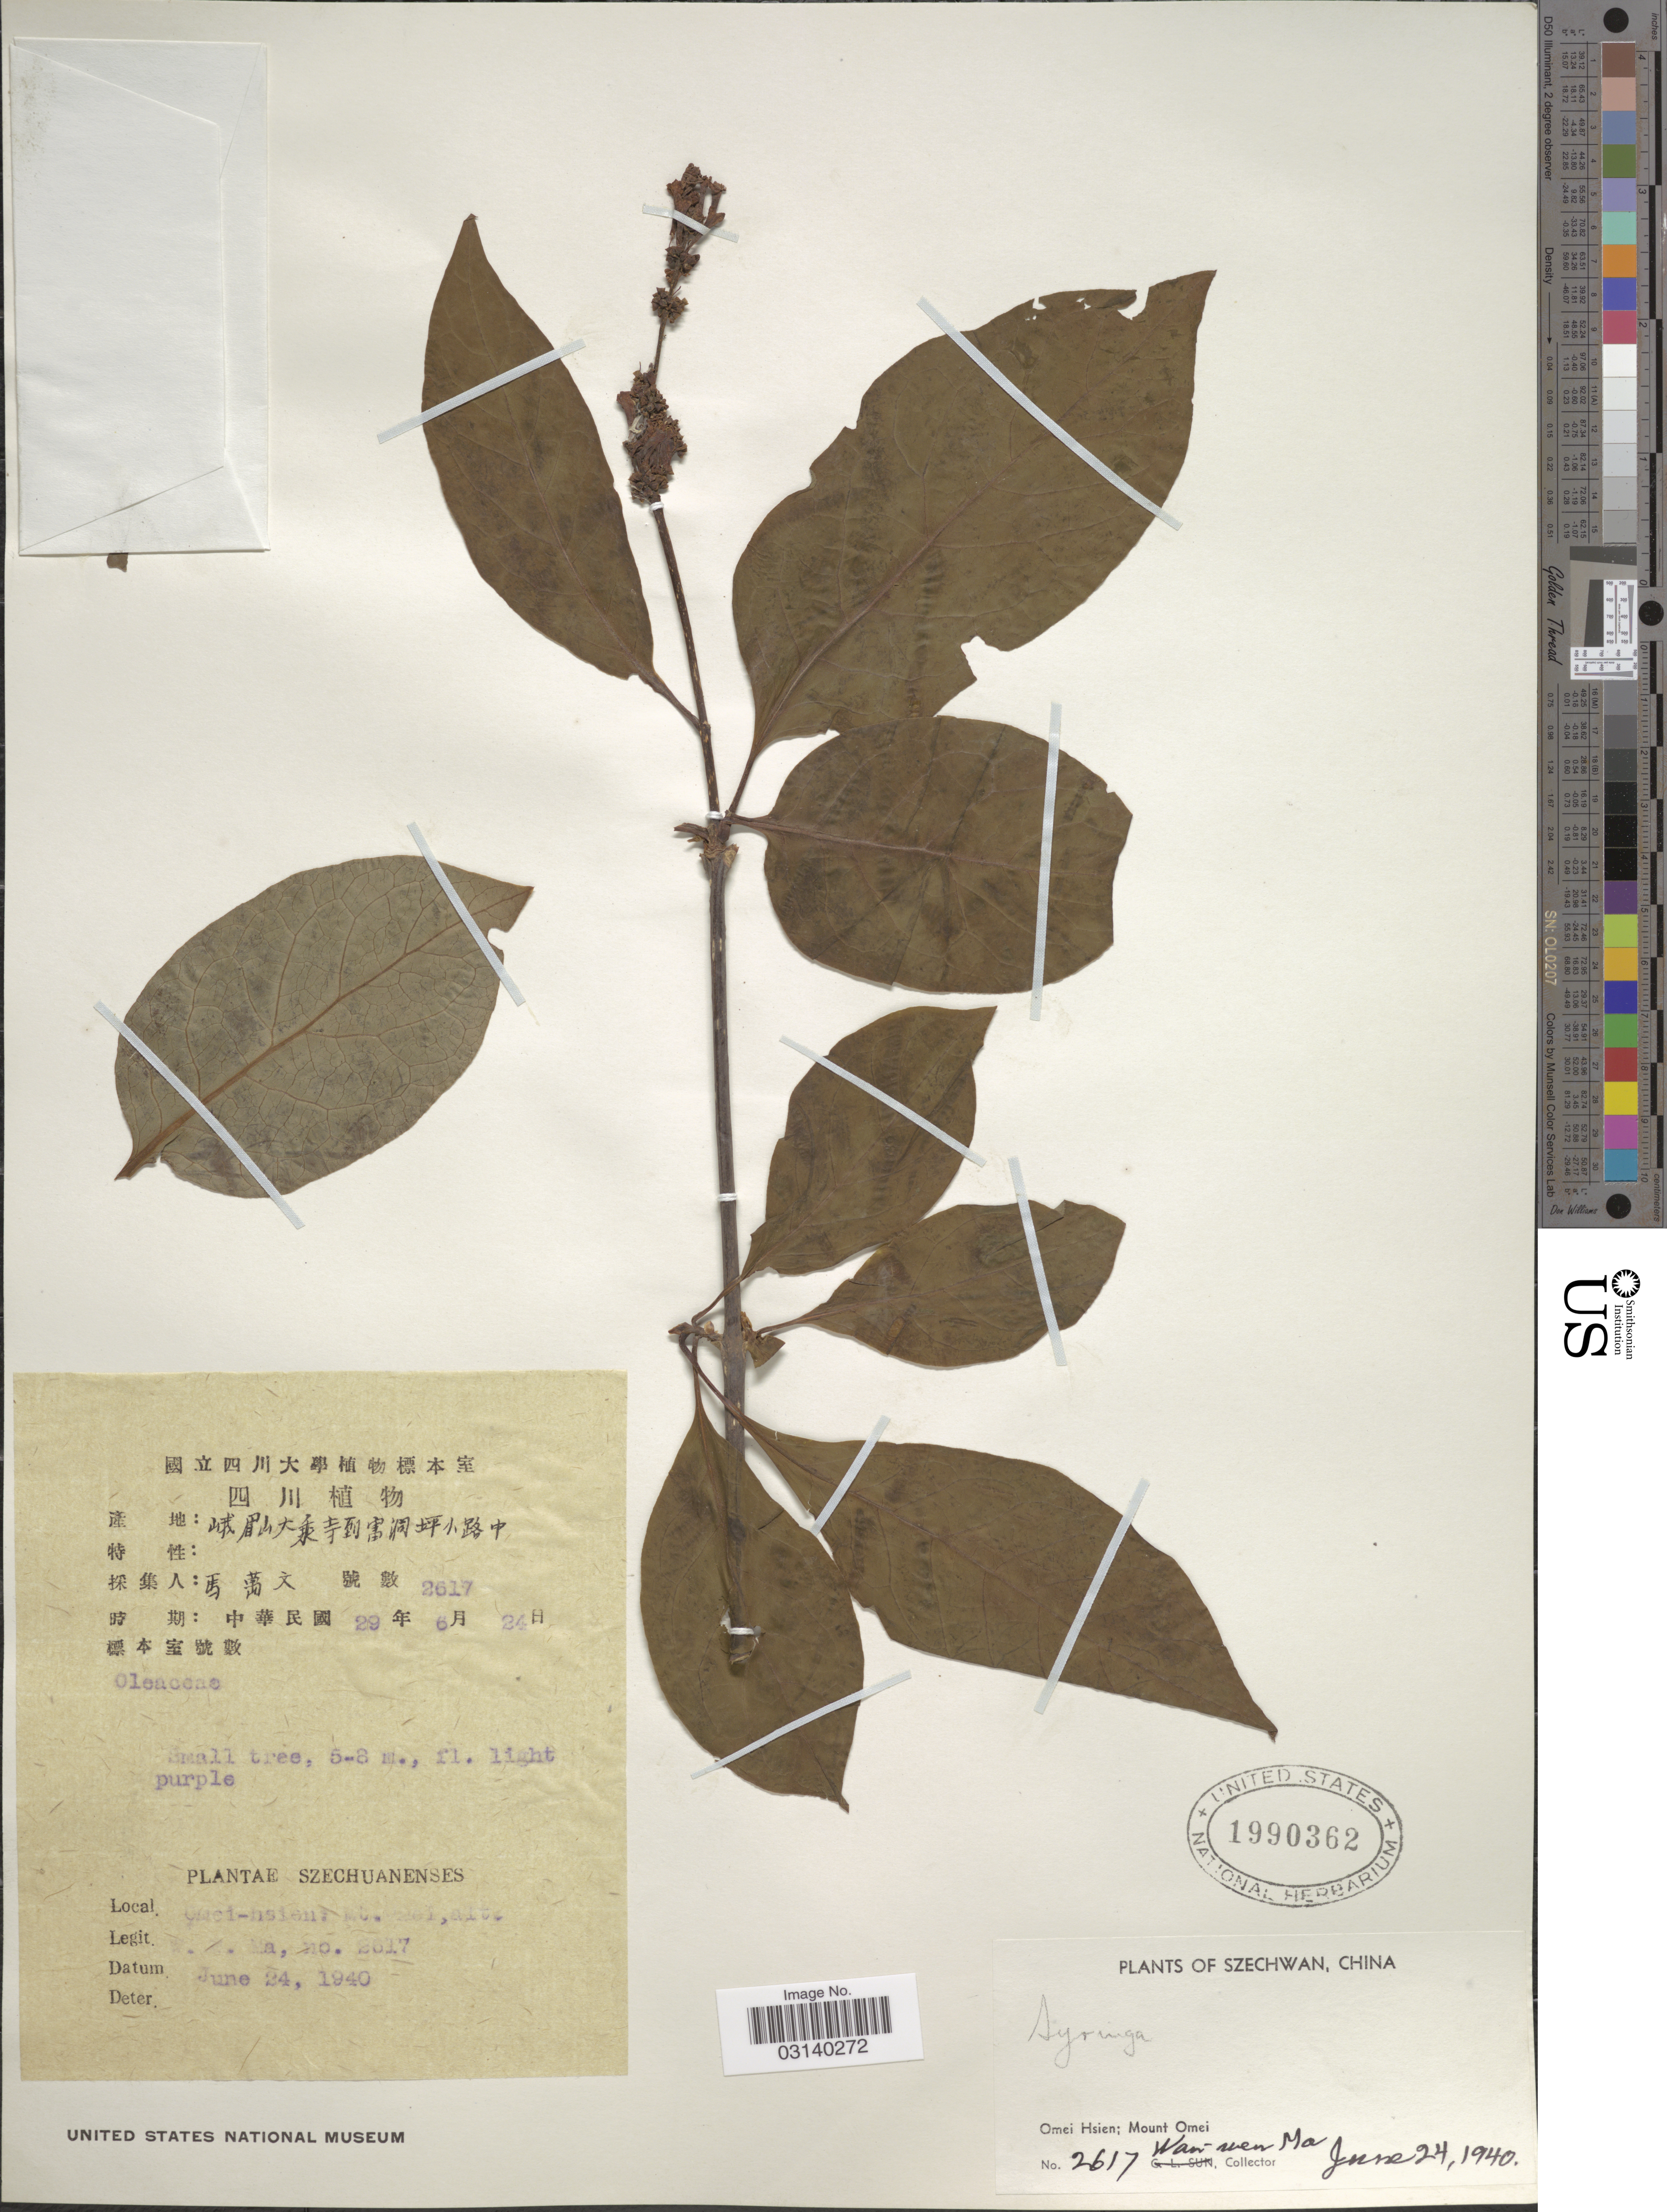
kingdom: Plantae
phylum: Tracheophyta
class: Magnoliopsida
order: Lamiales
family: Oleaceae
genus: Syringa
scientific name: Syringa sp.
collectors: W. Ma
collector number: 2617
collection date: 1940-06-24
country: China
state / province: Sichuan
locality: Szechwan. Omei Hsien; Mount Omei.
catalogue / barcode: US 1990362